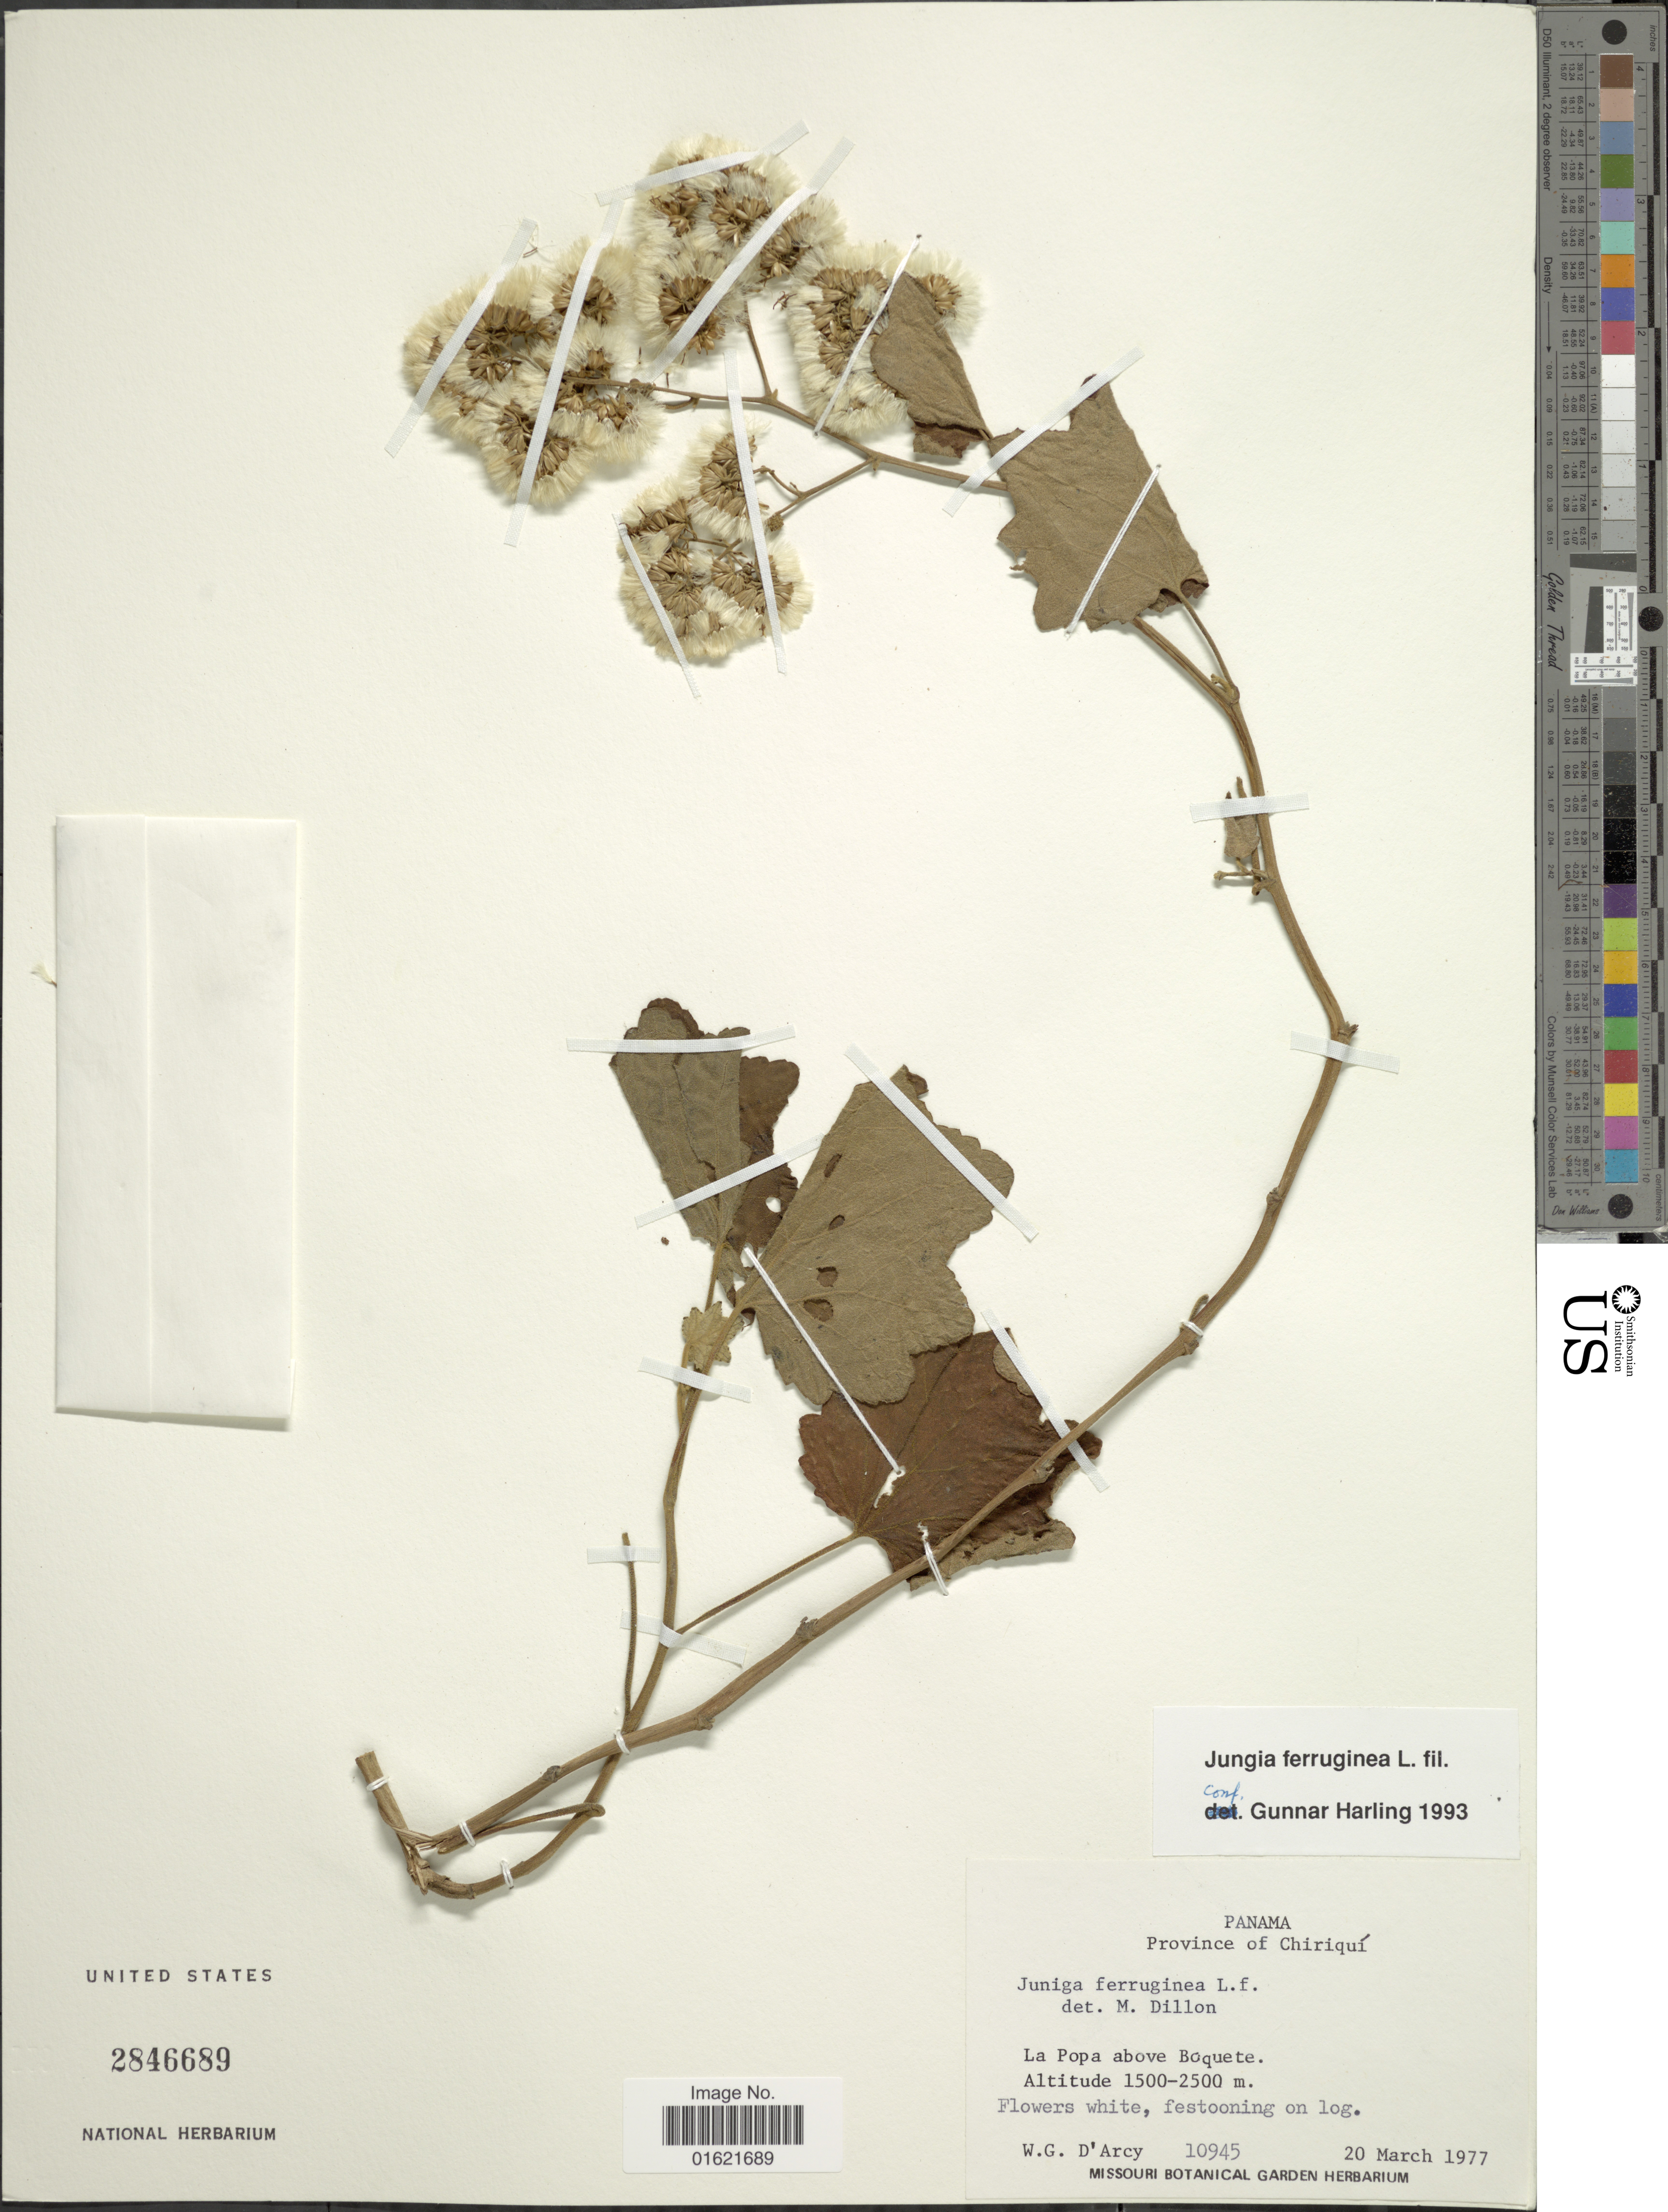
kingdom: Plantae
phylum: Tracheophyta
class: Magnoliopsida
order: Asterales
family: Asteraceae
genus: Jungia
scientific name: Jungia ferruginea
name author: L. f.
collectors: W. G. D'Arcy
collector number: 10945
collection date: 1977-03-20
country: Panama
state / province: Chiriqui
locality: Province of Chirqui. La Popa above Boquete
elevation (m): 1500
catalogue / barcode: US 2846689